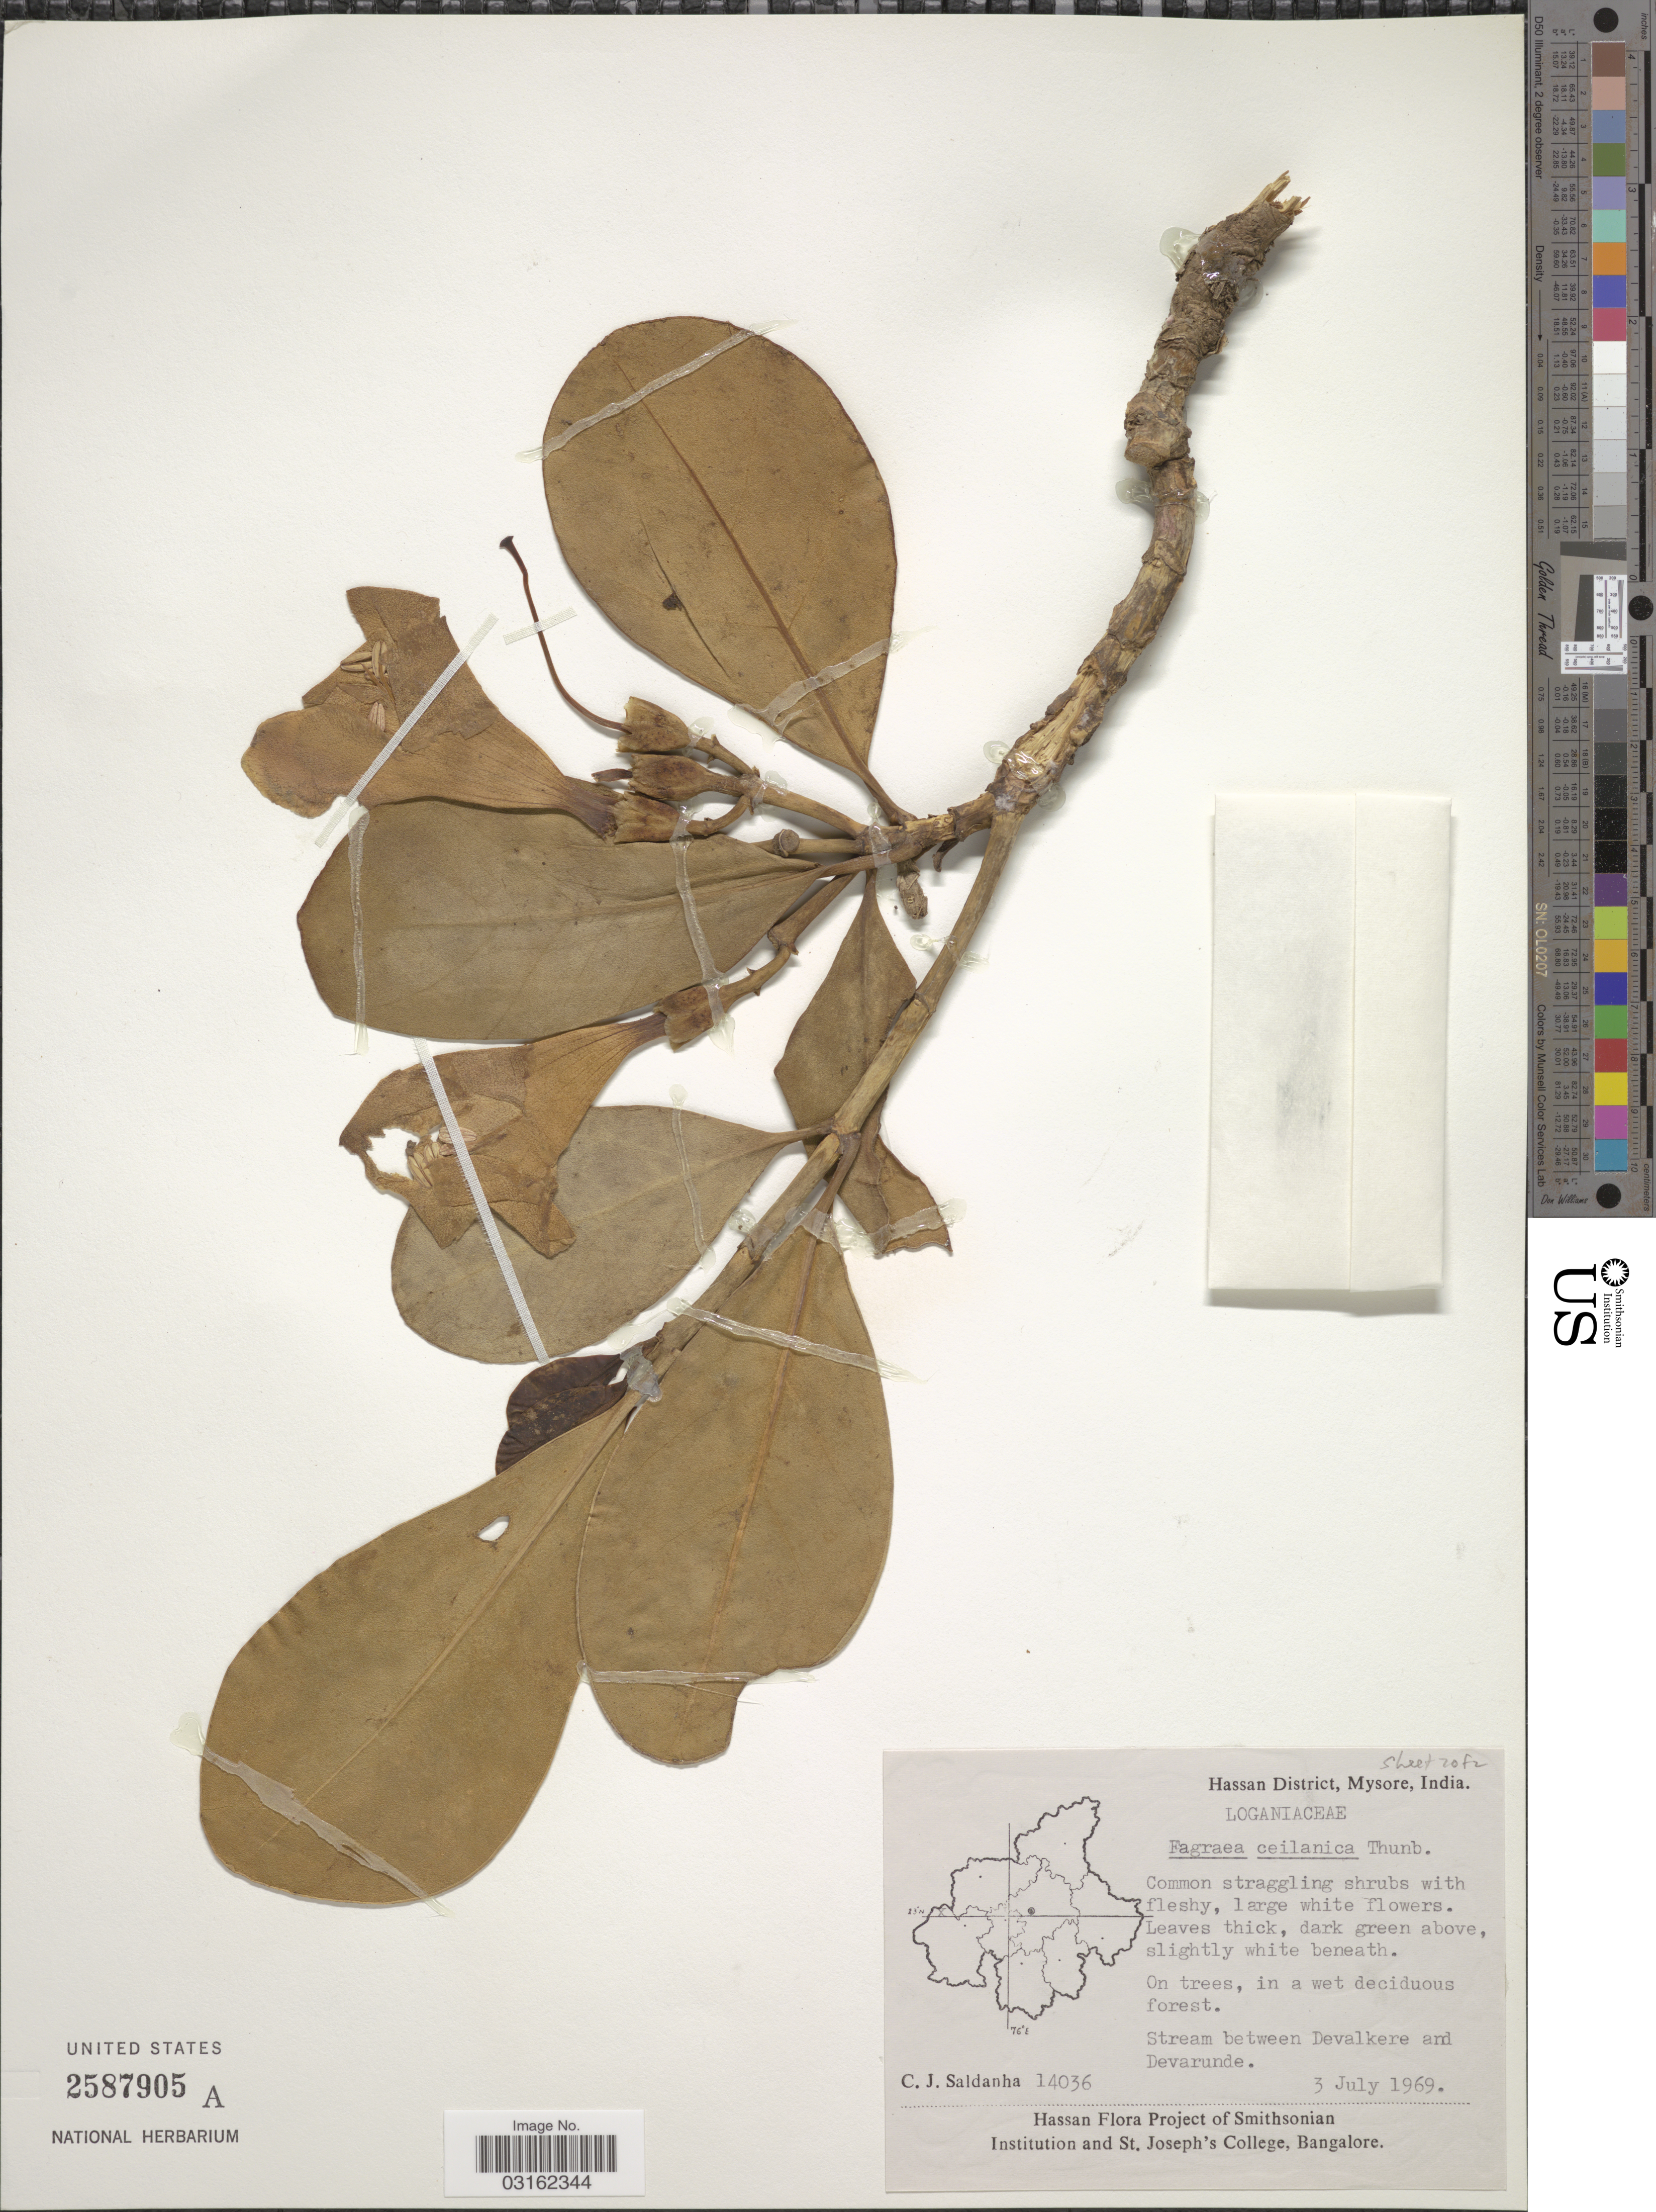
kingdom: Plantae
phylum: Tracheophyta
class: Magnoliopsida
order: Gentianales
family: Gentianaceae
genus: Fagraea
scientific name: Fagraea ceilanica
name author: Thunb.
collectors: C. J. Saldanha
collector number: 14036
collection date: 1969-07-03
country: India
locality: Hassan District, Mysore, Stream between Devalkere and Devarunde.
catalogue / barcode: US 2587905A